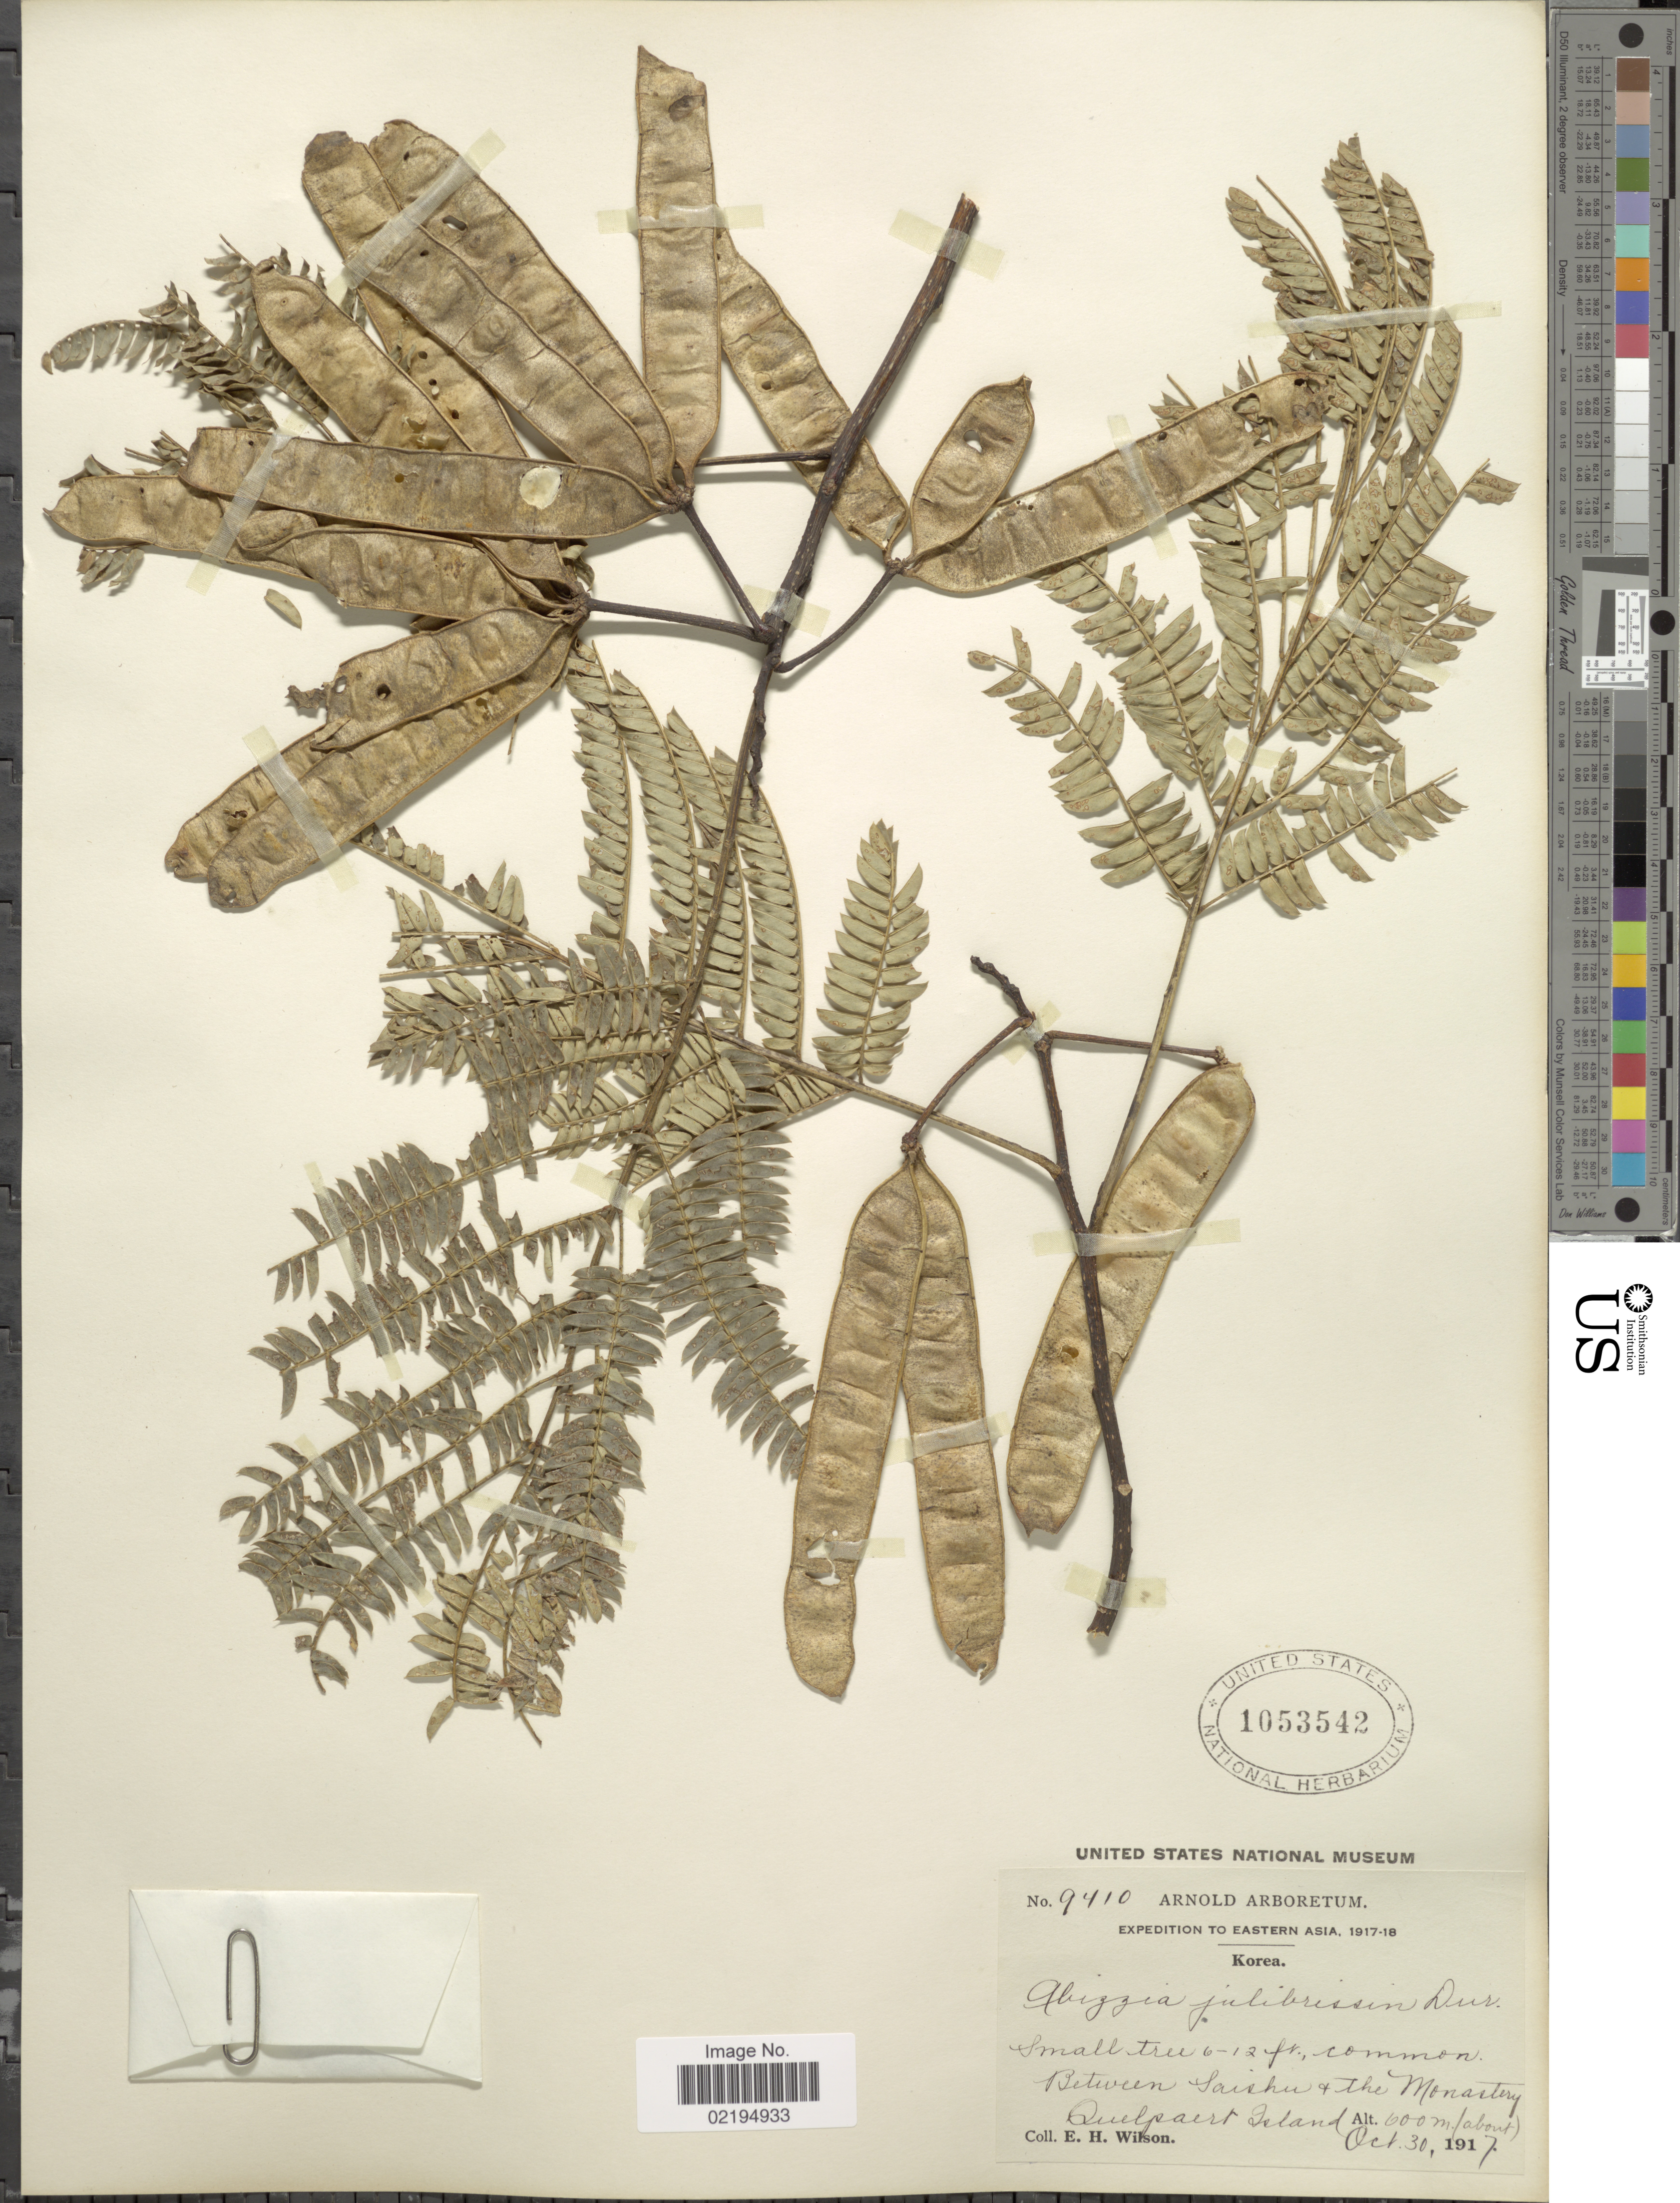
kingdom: Plantae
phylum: Tracheophyta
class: Magnoliopsida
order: Fabales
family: Fabaceae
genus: Albizia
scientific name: Albizia julibrissin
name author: Durazz.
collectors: E. Wilson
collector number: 9410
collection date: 1917-10-30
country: South Korea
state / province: Jeju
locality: Eastern Asia, between Saishu + The Monartery Quelpaert Island.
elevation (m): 600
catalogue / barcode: US 1053542